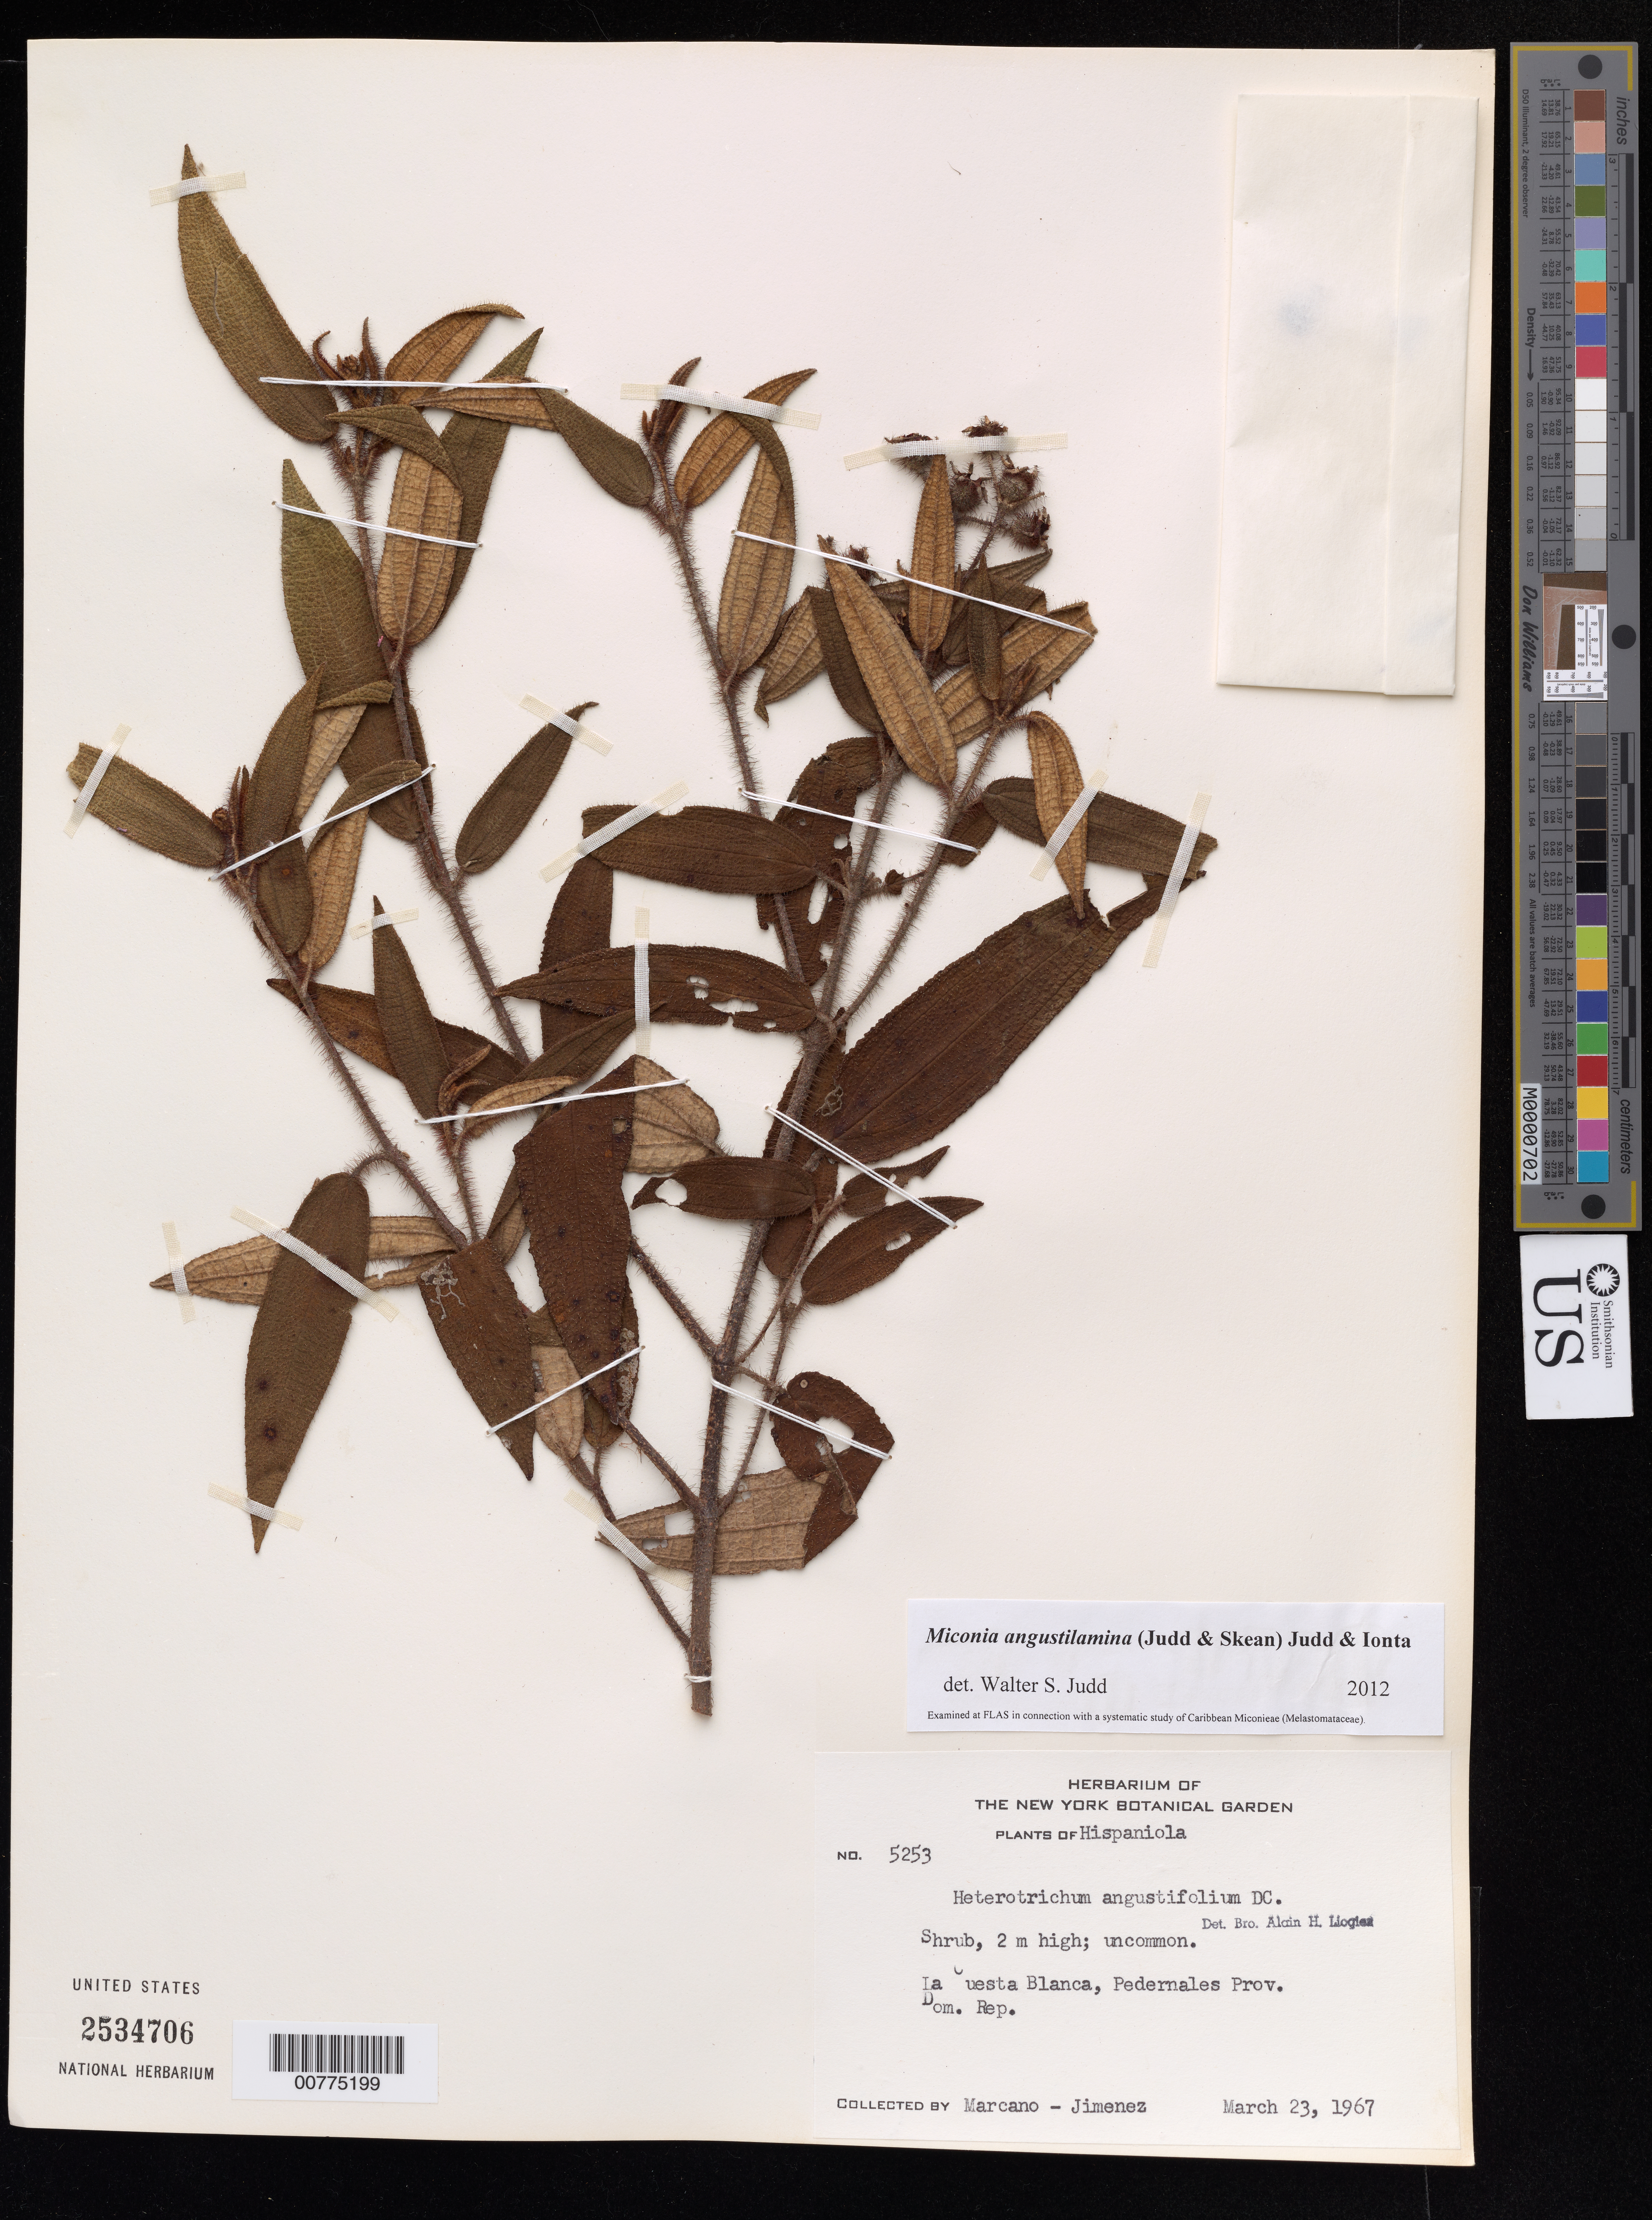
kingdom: Plantae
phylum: Tracheophyta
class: Magnoliopsida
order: Myrtales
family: Melastomataceae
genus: Miconia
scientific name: Miconia angustilamina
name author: (Judd & Skean) Judd & Ionta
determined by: Judd, Walter S.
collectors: E. J. Marcano F. & J. J. Jiménez Almonte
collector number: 5253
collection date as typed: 23 Mar 1967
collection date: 1967-03-23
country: Dominican Republic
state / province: Pedernales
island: Hispaniola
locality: La Cuesta Blanca.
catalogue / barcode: US 2534706